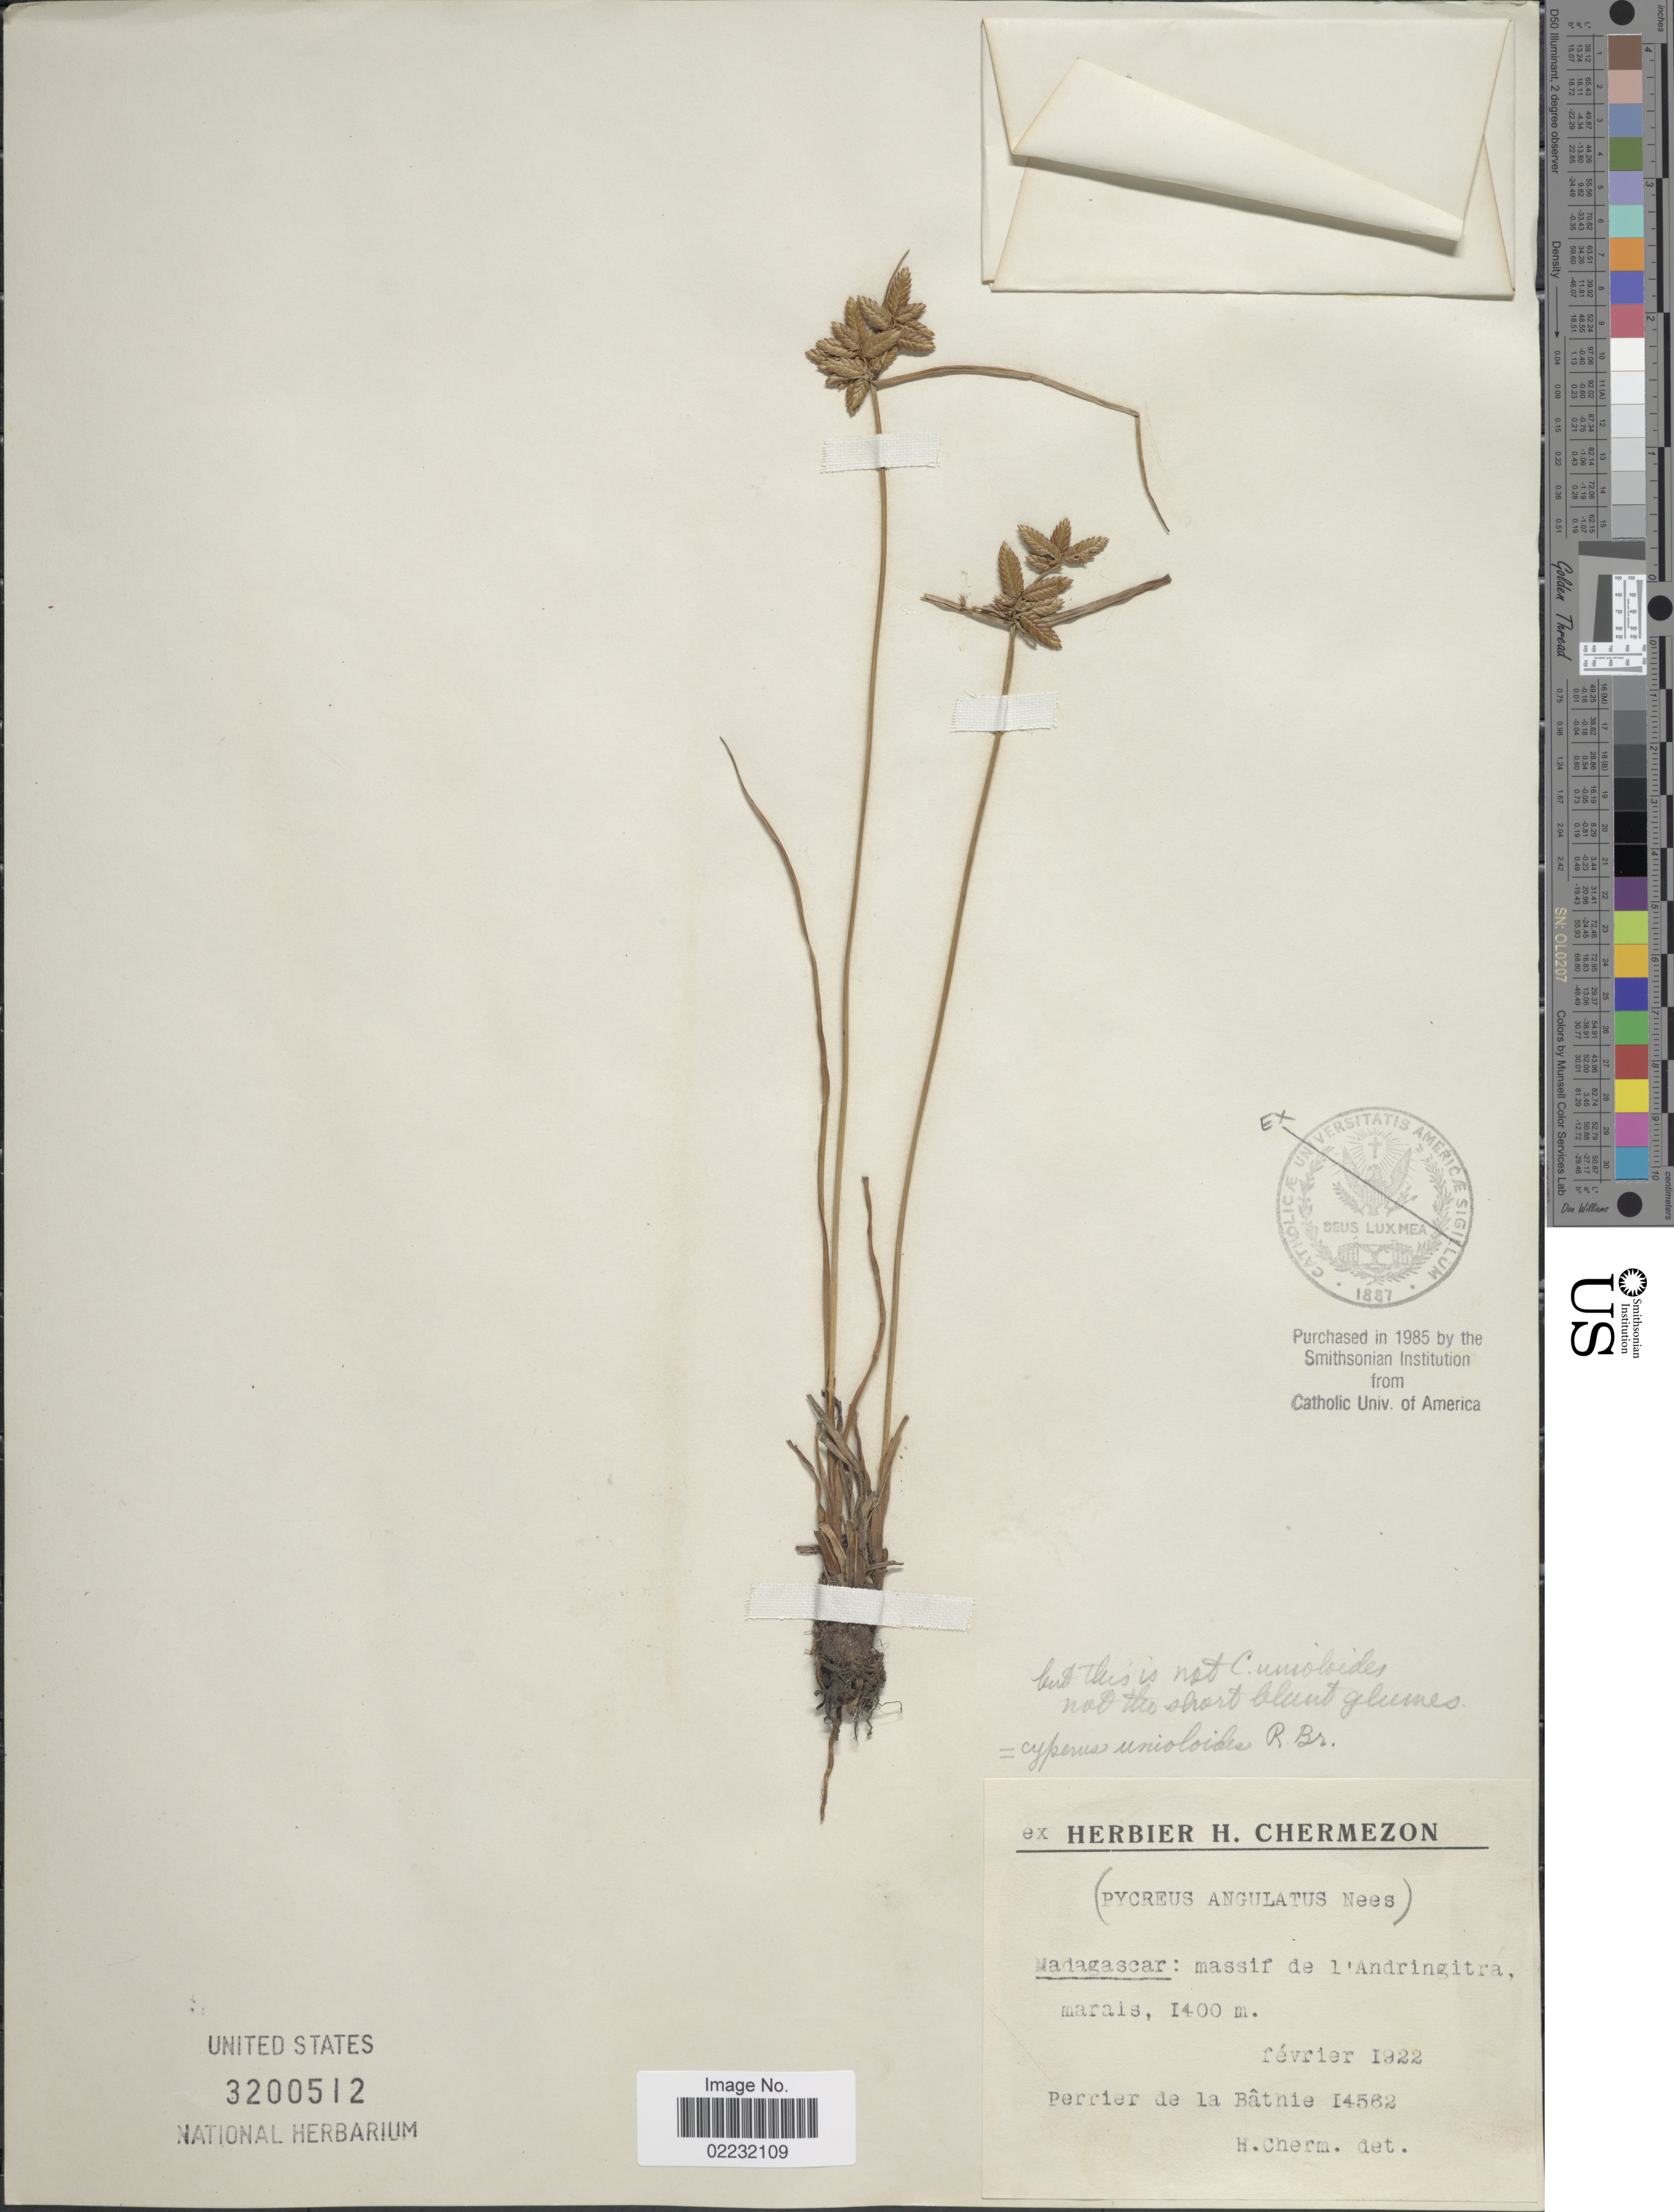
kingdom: Plantae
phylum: Tracheophyta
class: Liliopsida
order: Poales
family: Cyperaceae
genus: Cyperus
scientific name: Cyperus sp.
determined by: Strong, Mark T., (BOT), Smithsonian Institution - National Museum of Natural History (UNITED STATES)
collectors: Perrier de la Bâthie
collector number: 14562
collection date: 1922-02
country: Madagascar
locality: Massif de l'Angringitra, marais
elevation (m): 1400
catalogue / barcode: US 3200512